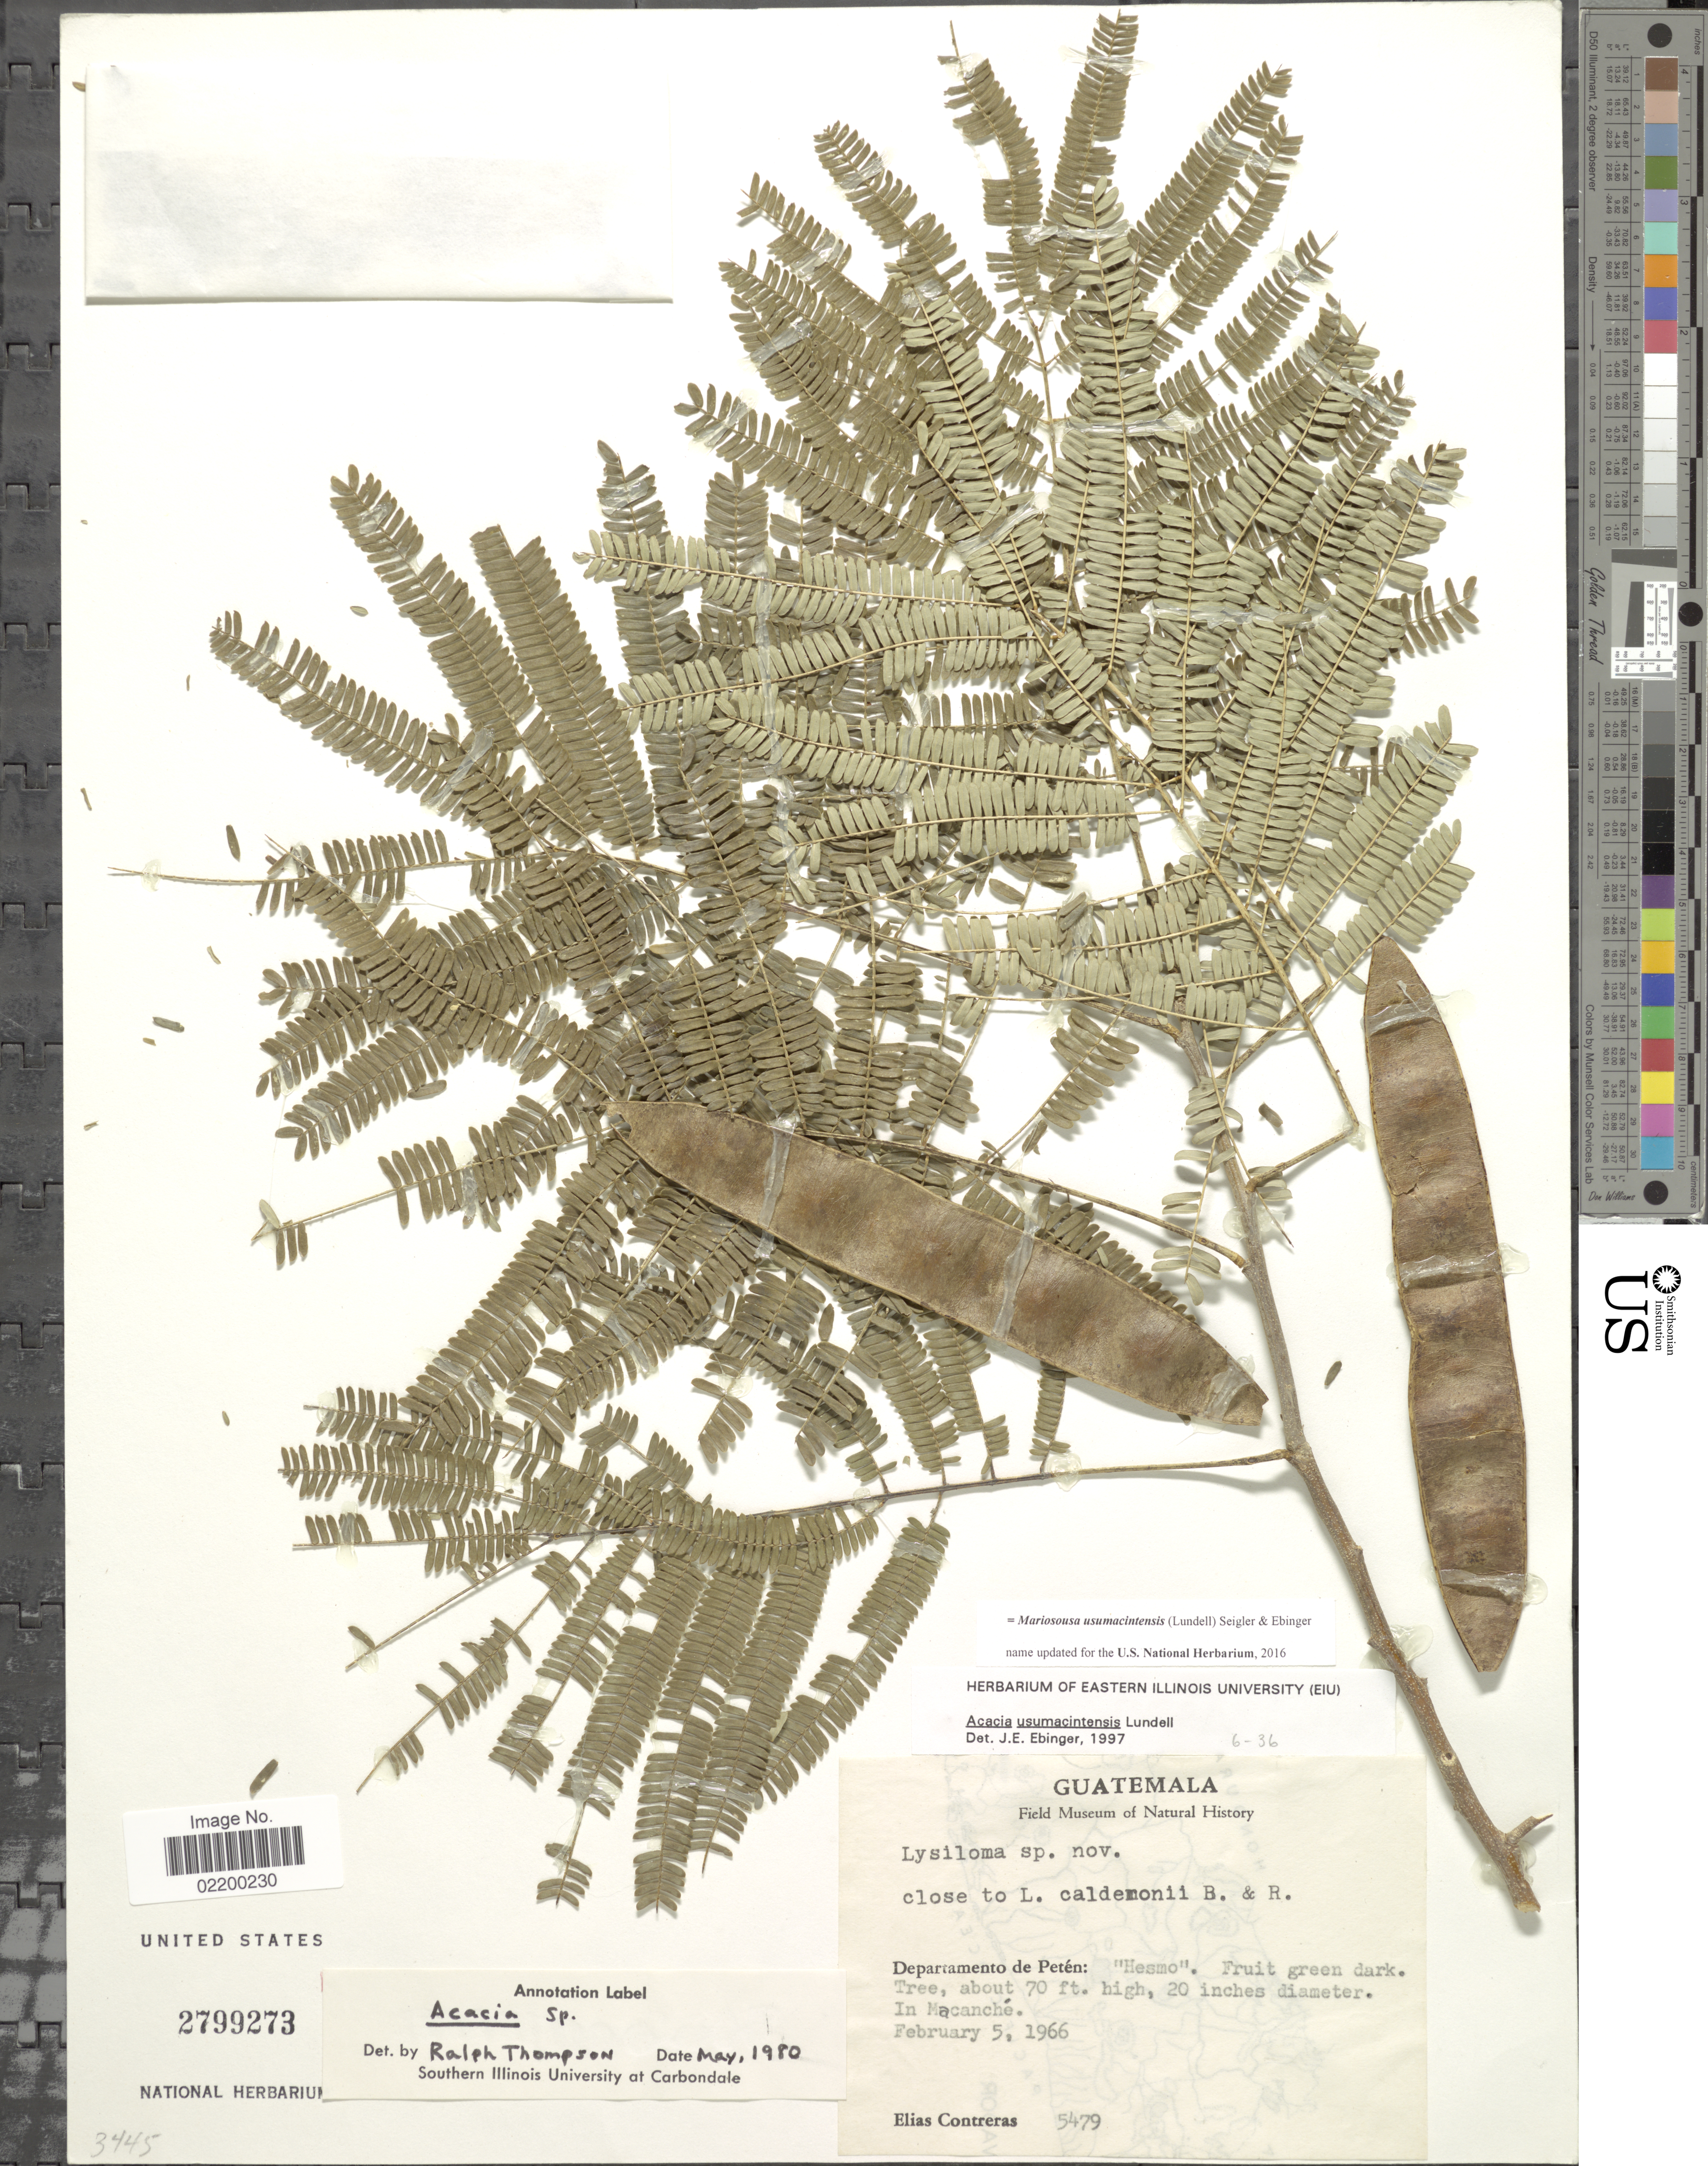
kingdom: Plantae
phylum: Tracheophyta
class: Magnoliopsida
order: Fabales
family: Fabaceae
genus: Mariosousa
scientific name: Mariosousa usumacintensis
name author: (Lundell) Seigler & Ebinger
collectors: E. Contreras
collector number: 5479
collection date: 1966-02-05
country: Guatemala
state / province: El Petén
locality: Departamento de Petén: 'Hesmo', In Macanché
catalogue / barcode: US 2799273